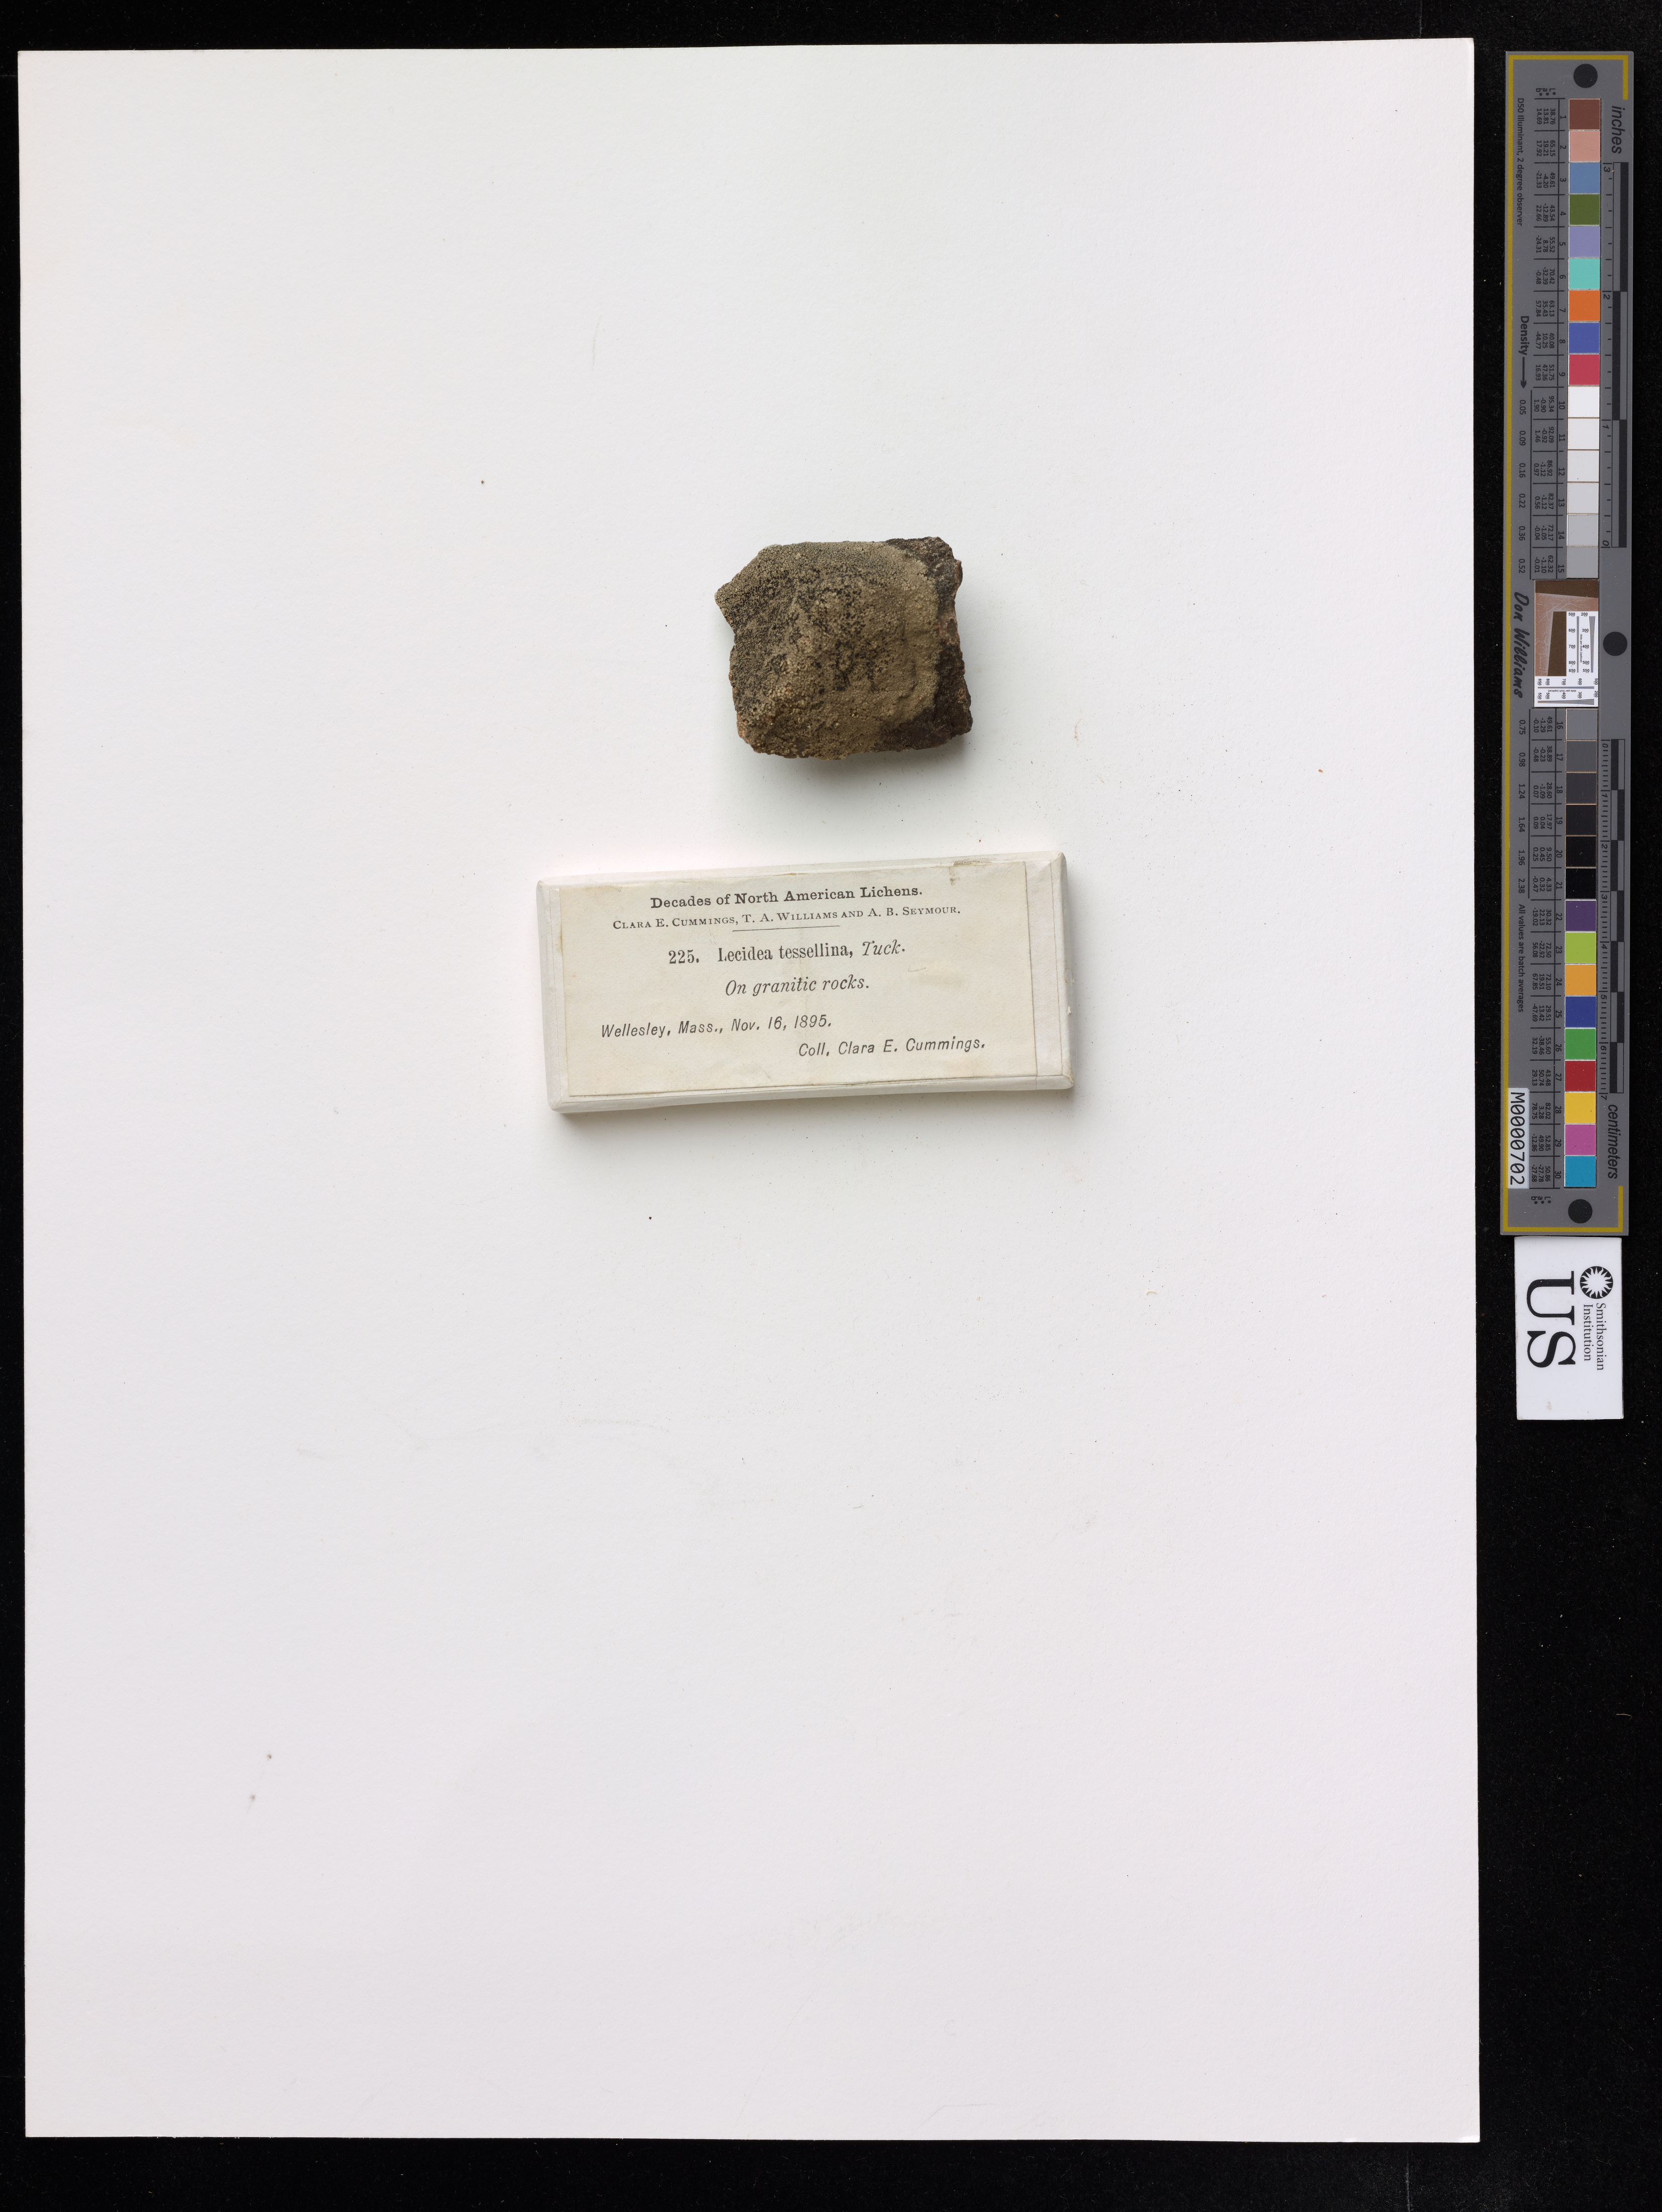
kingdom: Fungi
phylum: Ascomycota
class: Lecanoromycetes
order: Lecideales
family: Lecideaceae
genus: Lecidea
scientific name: Lecidea tesselina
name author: Tuck.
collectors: C. Cummings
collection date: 1895-11-16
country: United States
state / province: Massachusetts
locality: Wellesley.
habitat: On granitic rocks.